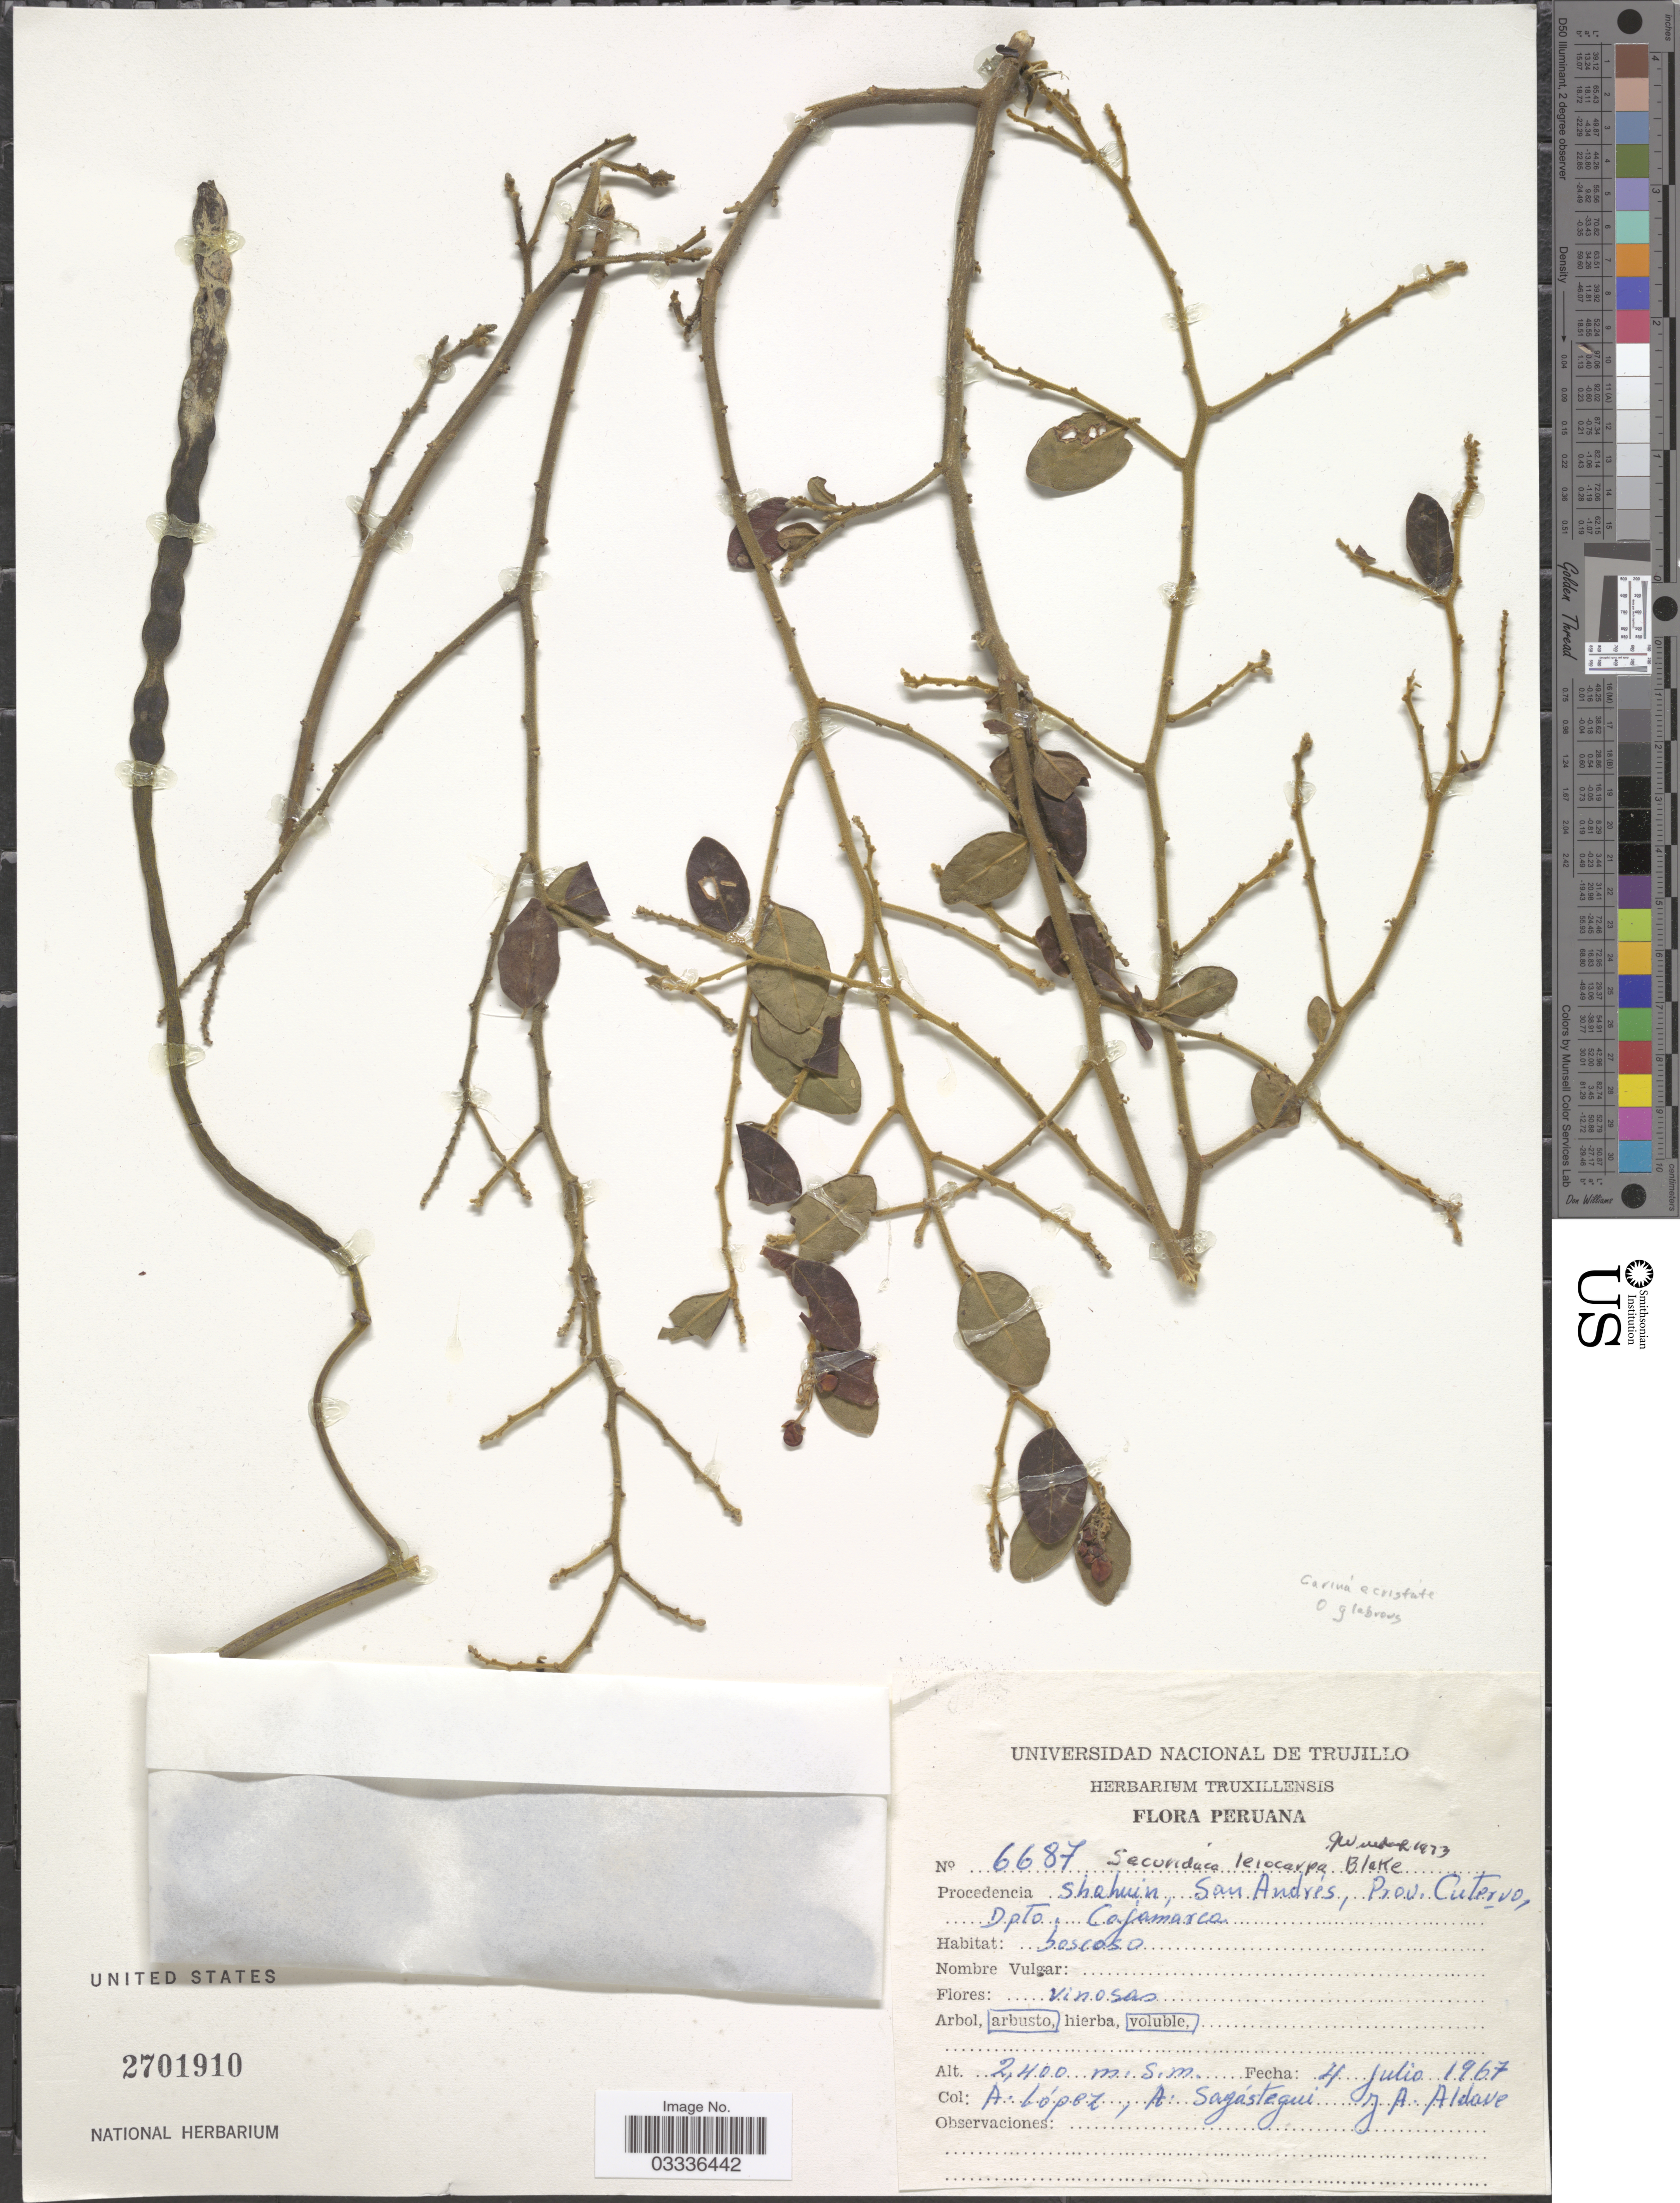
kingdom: Plantae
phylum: Tracheophyta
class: Magnoliopsida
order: Fabales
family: Polygalaceae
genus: Securidaca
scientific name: Securidaca leiocarpa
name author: S.F. Blake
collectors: A. López, A. Sagastegui & A. Aldave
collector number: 6687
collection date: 1967-07-04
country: Peru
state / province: Cajamarca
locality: Procedencia Shahuin, San Andrés, Prov. Cutervo, Dpto. Cajamarca.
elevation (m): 2400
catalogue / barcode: US 2701910